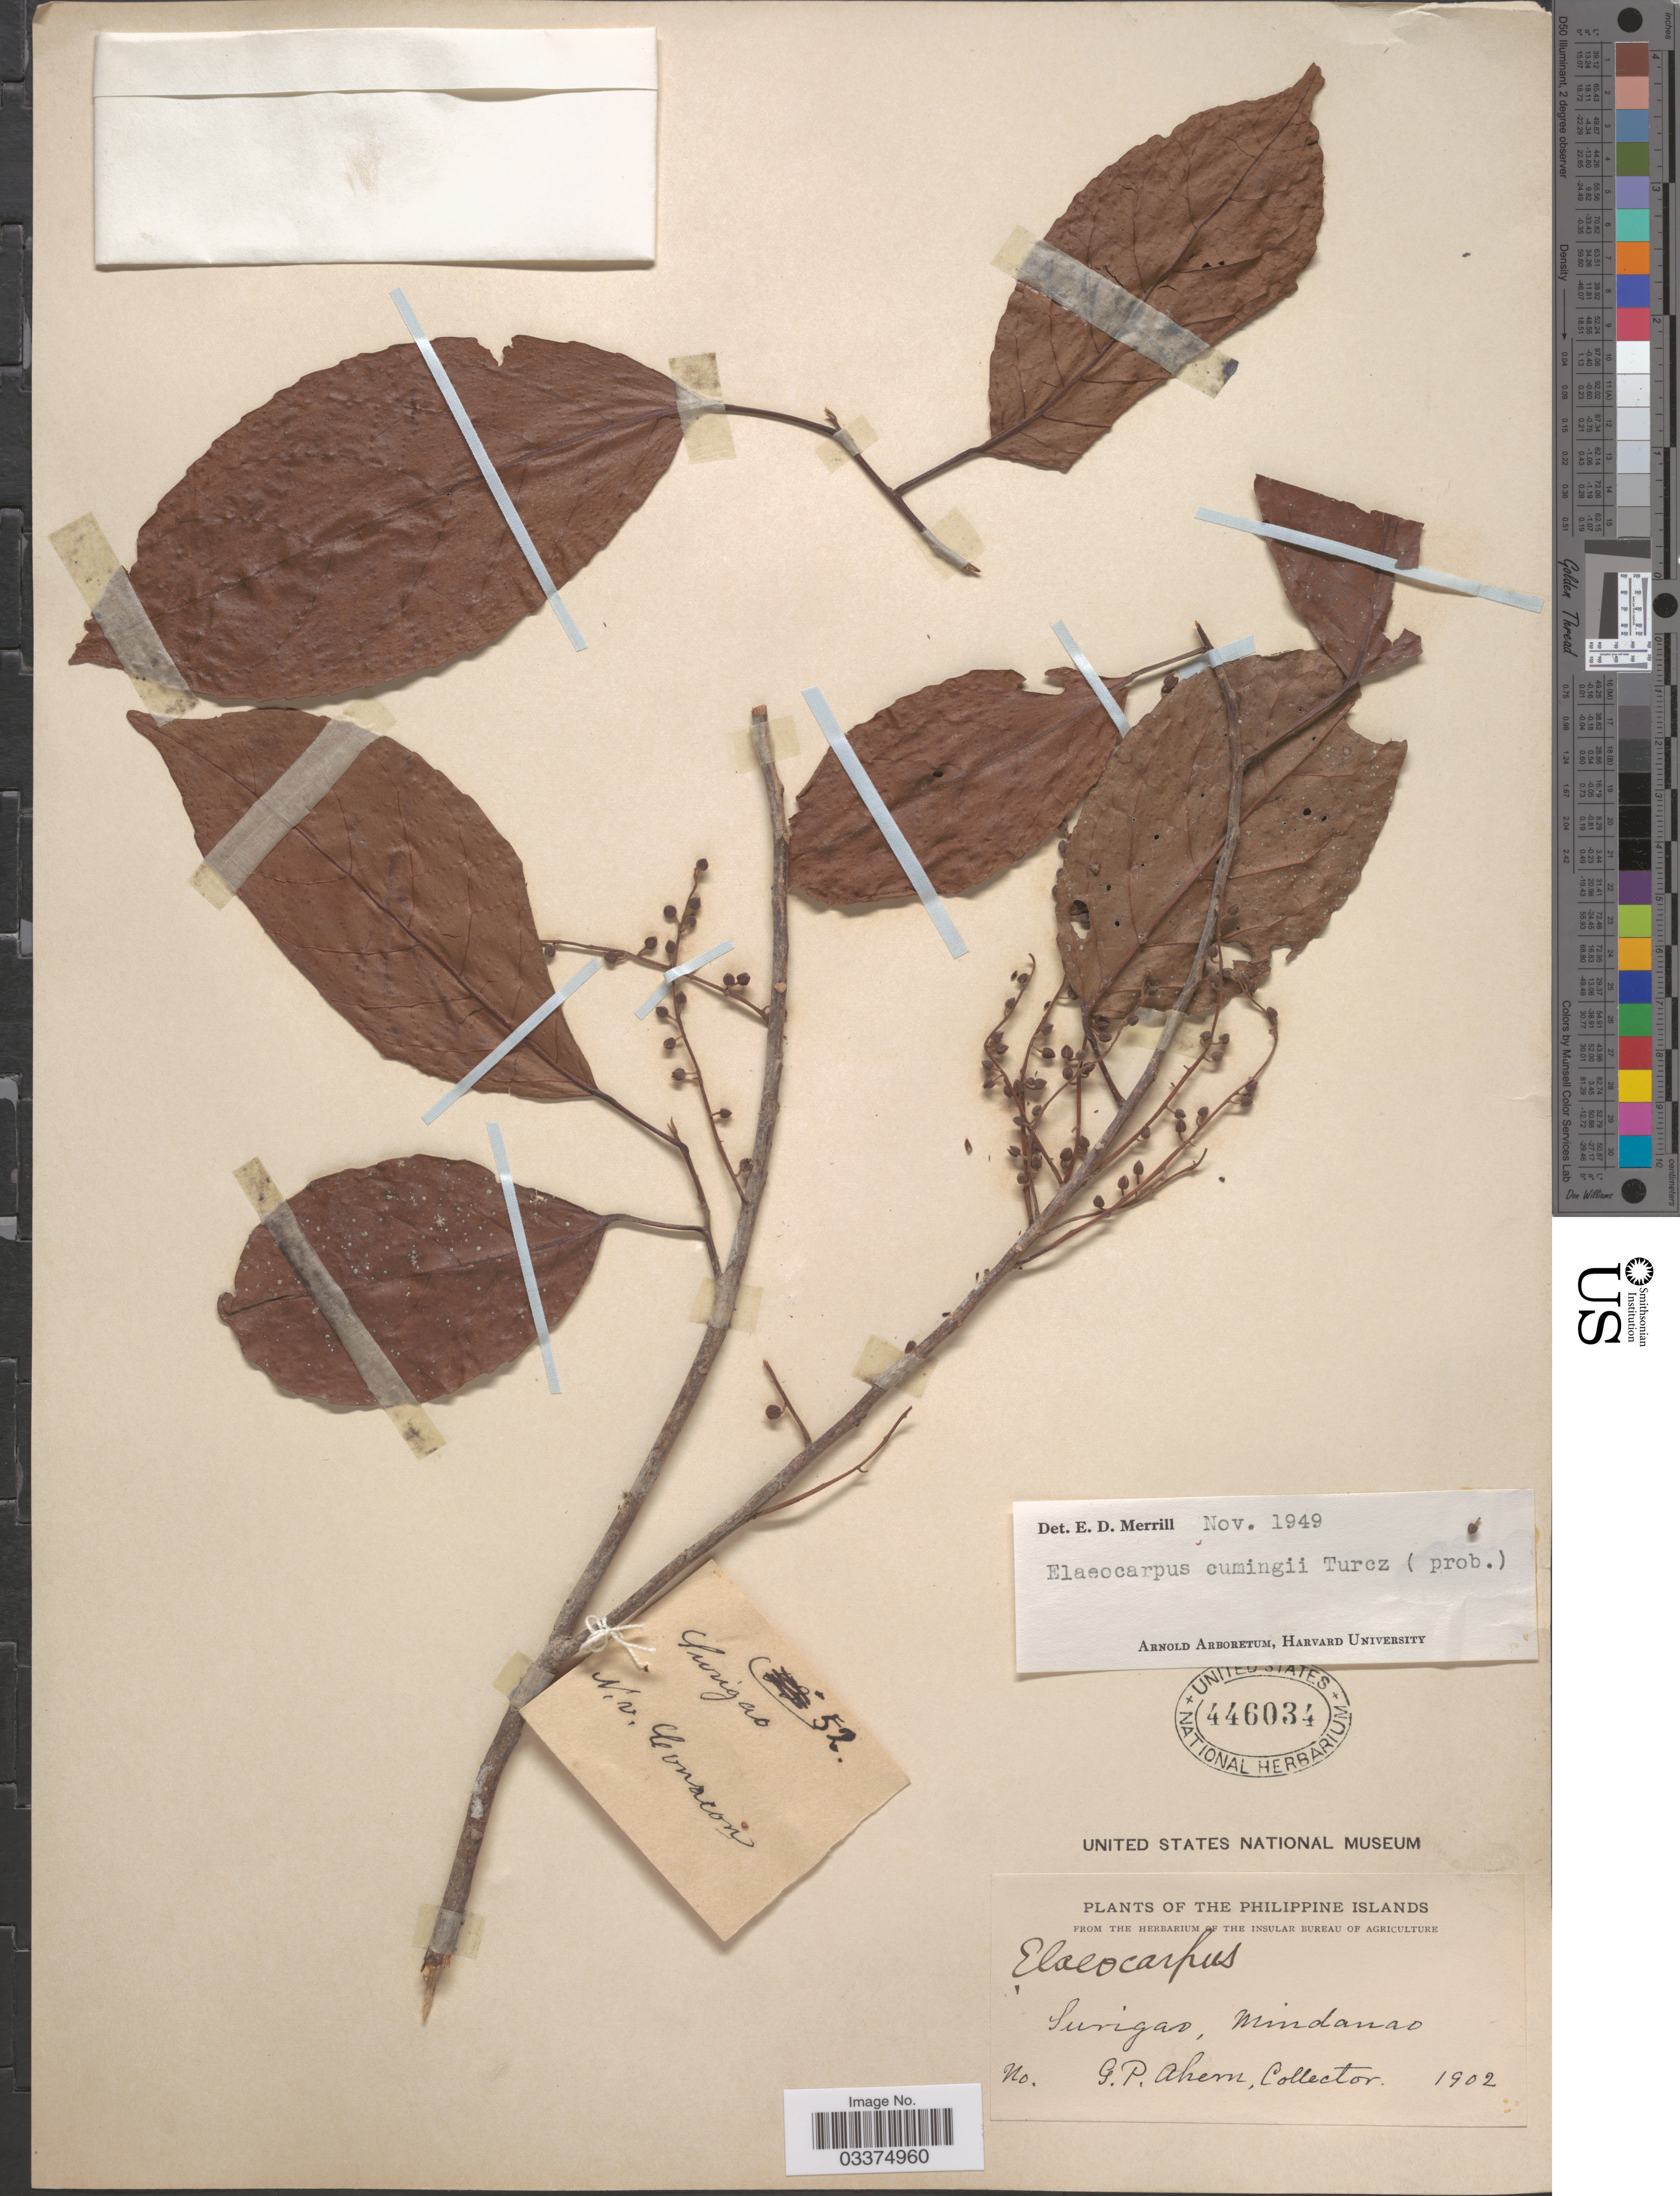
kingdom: Plantae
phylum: Tracheophyta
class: Magnoliopsida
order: Oxalidales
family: Elaeocarpaceae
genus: Elaeocarpus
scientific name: Elaeocarpus cumingii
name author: Turcz.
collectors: G. Ahern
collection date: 1902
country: Philippines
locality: Surigao, Mindanao.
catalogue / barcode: US 446034